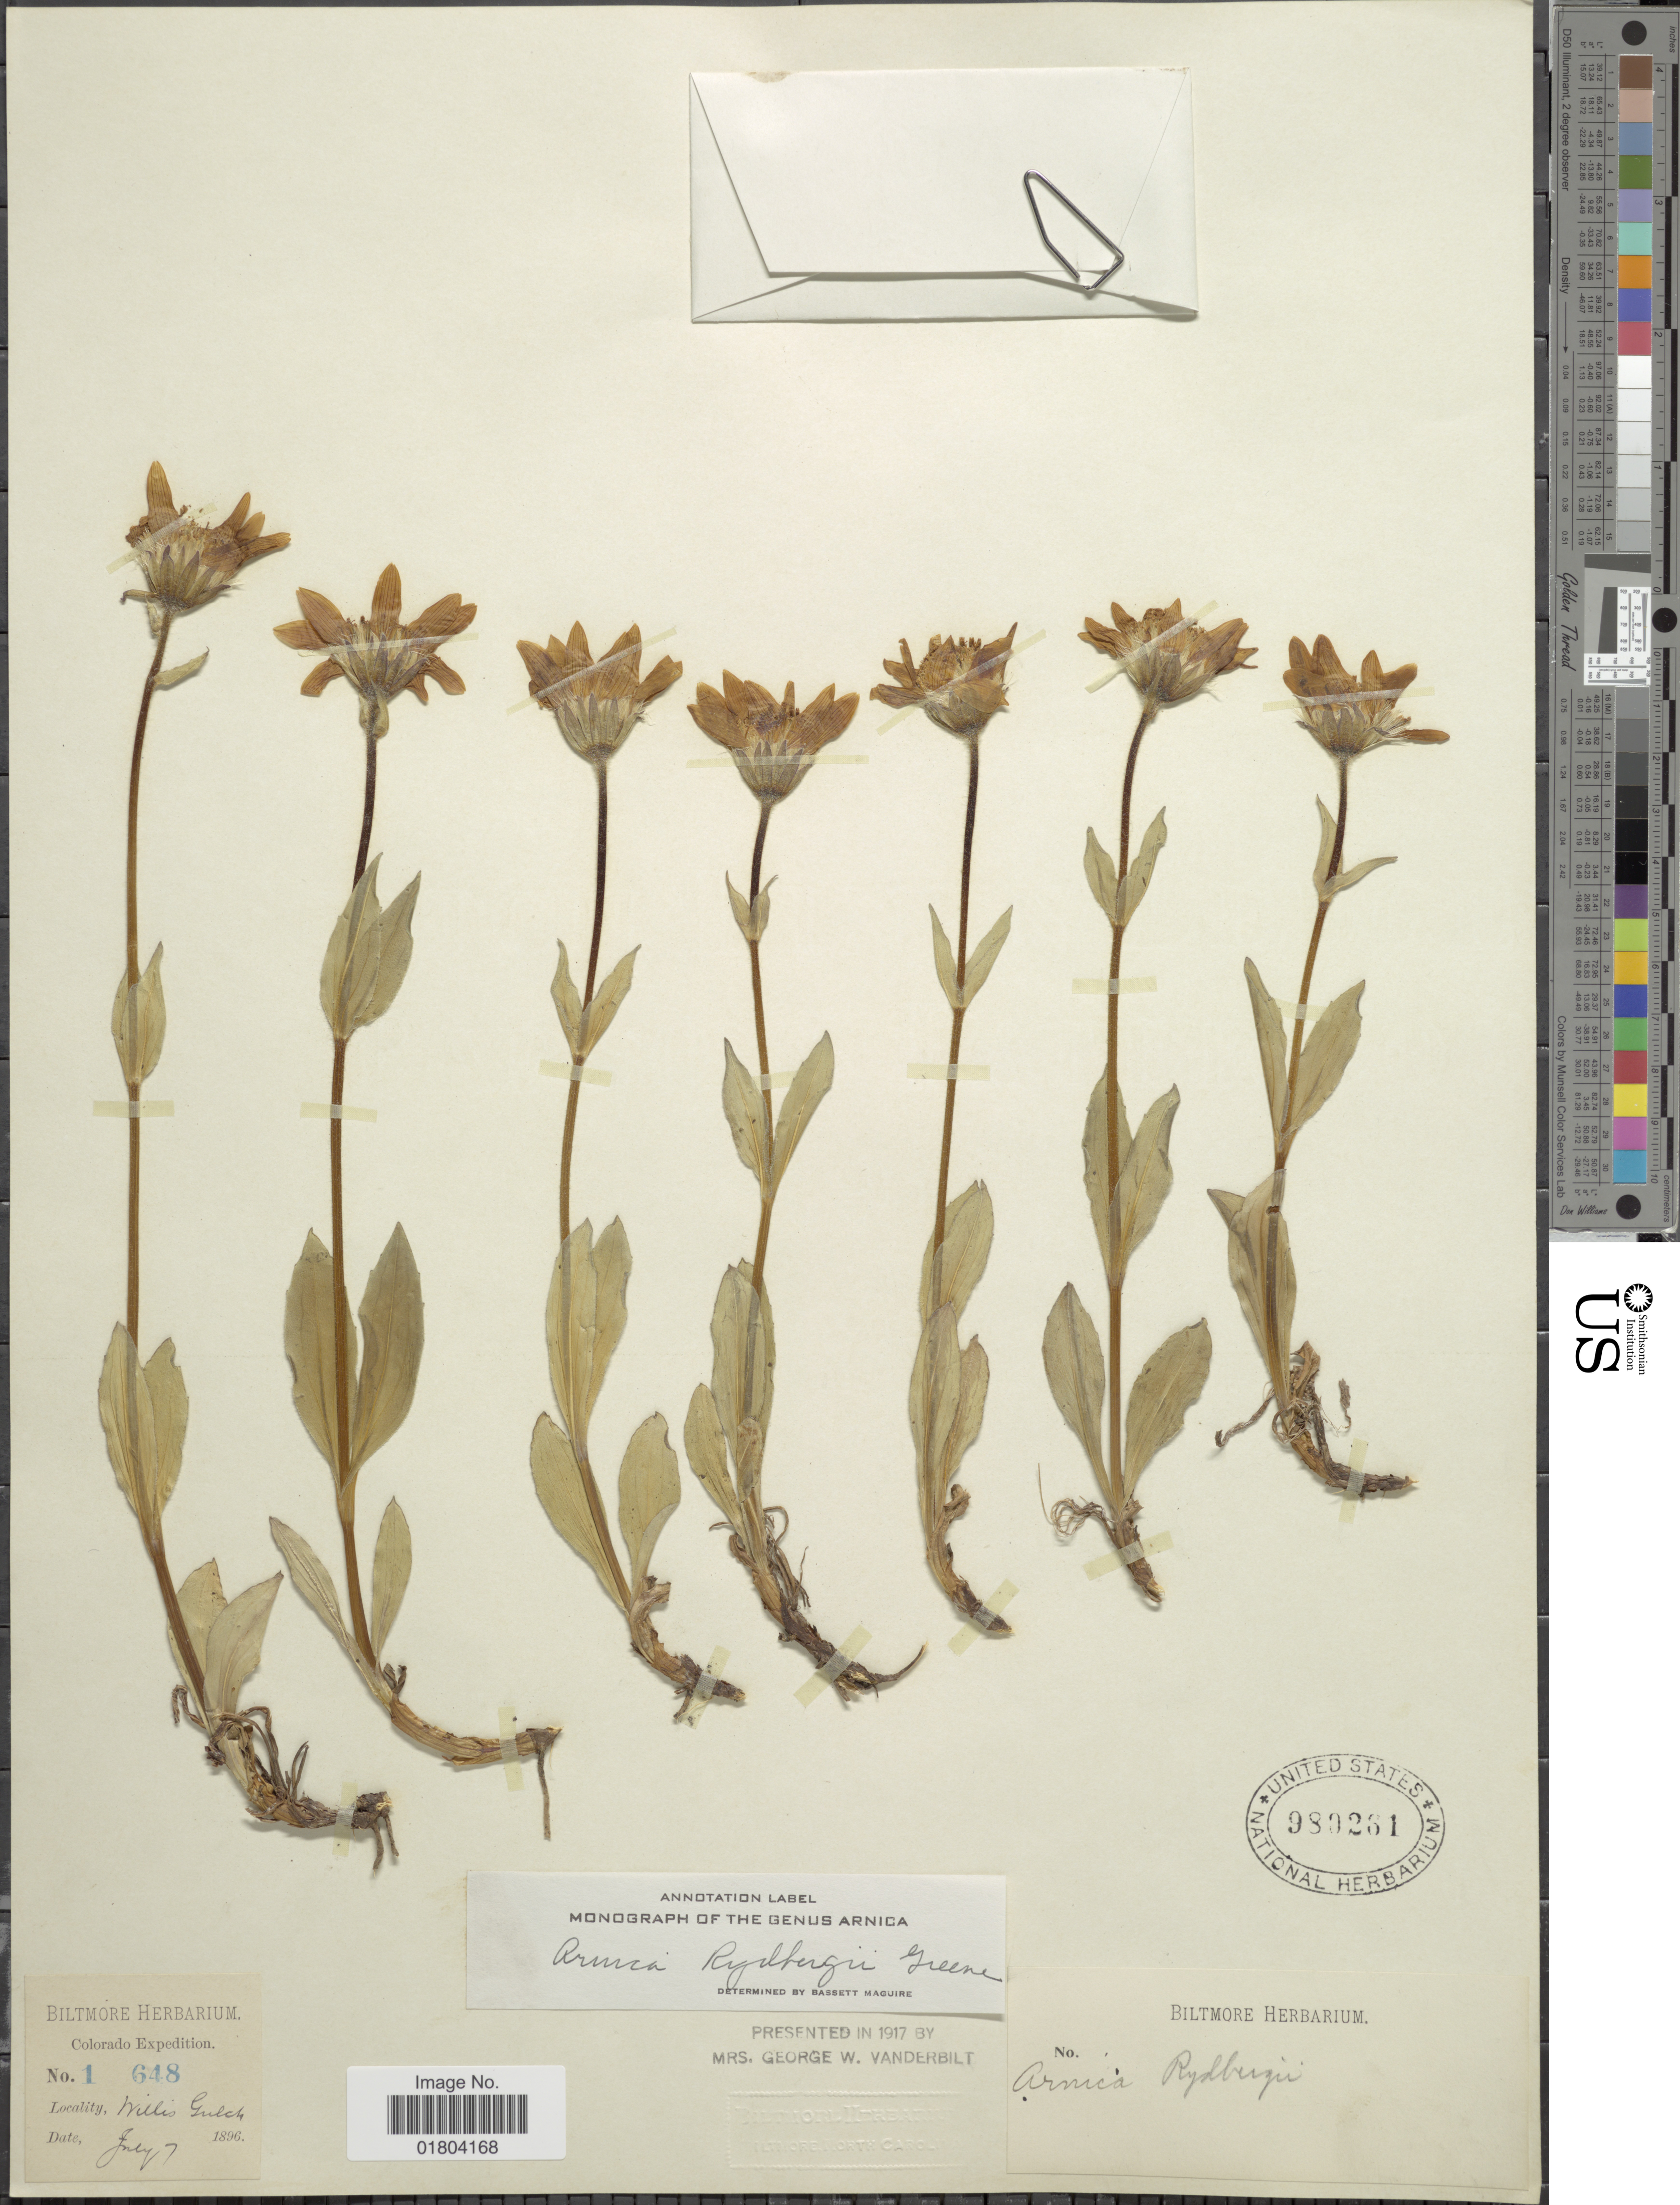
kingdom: Plantae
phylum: Tracheophyta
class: Magnoliopsida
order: Asterales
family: Asteraceae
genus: Arnica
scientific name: Arnica rydbergii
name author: Greene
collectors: ex herb. Biltmore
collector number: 1 648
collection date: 1896-07-07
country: United States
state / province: Colorado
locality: Willis Gulch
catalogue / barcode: US 980261